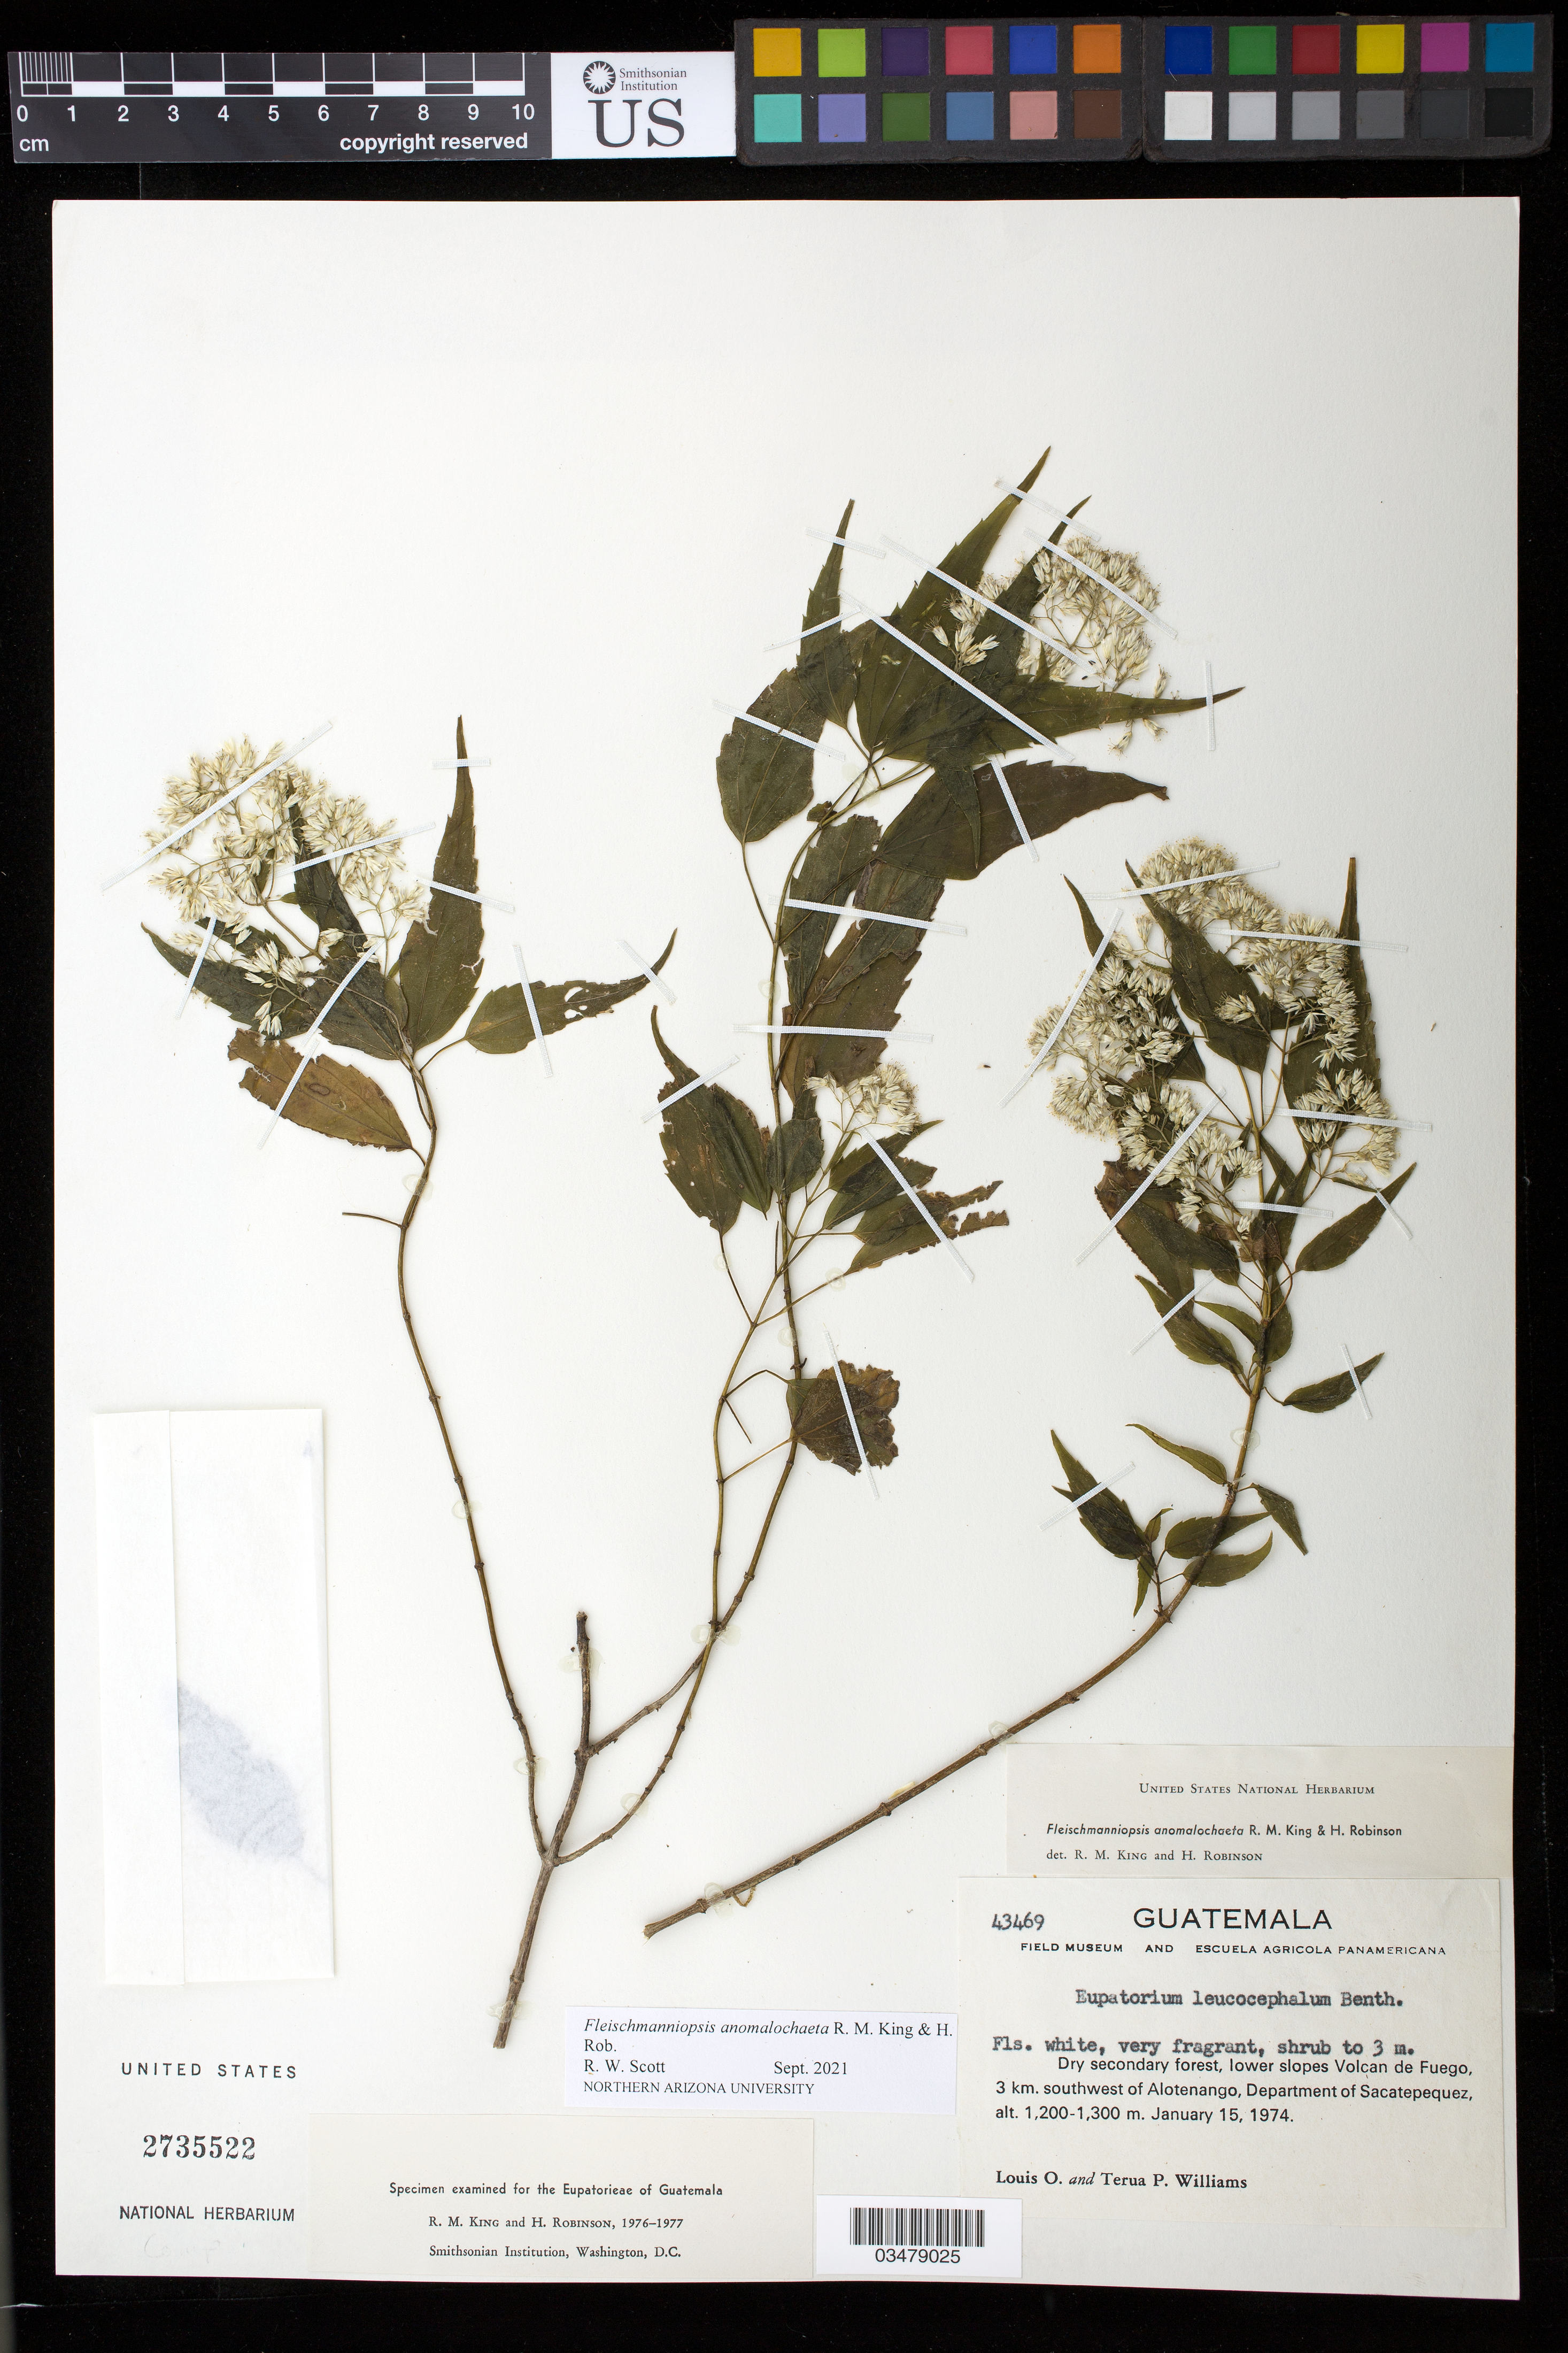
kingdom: Plantae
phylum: Tracheophyta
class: Magnoliopsida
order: Asterales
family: Asteraceae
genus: Fleischmanniopsis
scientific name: Fleischmanniopsis anomalochaeta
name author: R.M. King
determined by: Scott, R. W.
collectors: L. O. Williams & T. Williams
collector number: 43469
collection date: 1974-01-15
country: Guatemala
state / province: Sacatepéquez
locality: Lower slopes Volcan de Fuego, 3 km. southwest of Alotenango,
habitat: Dry secondary forest, loweer slopes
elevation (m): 1200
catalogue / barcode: US 2735522